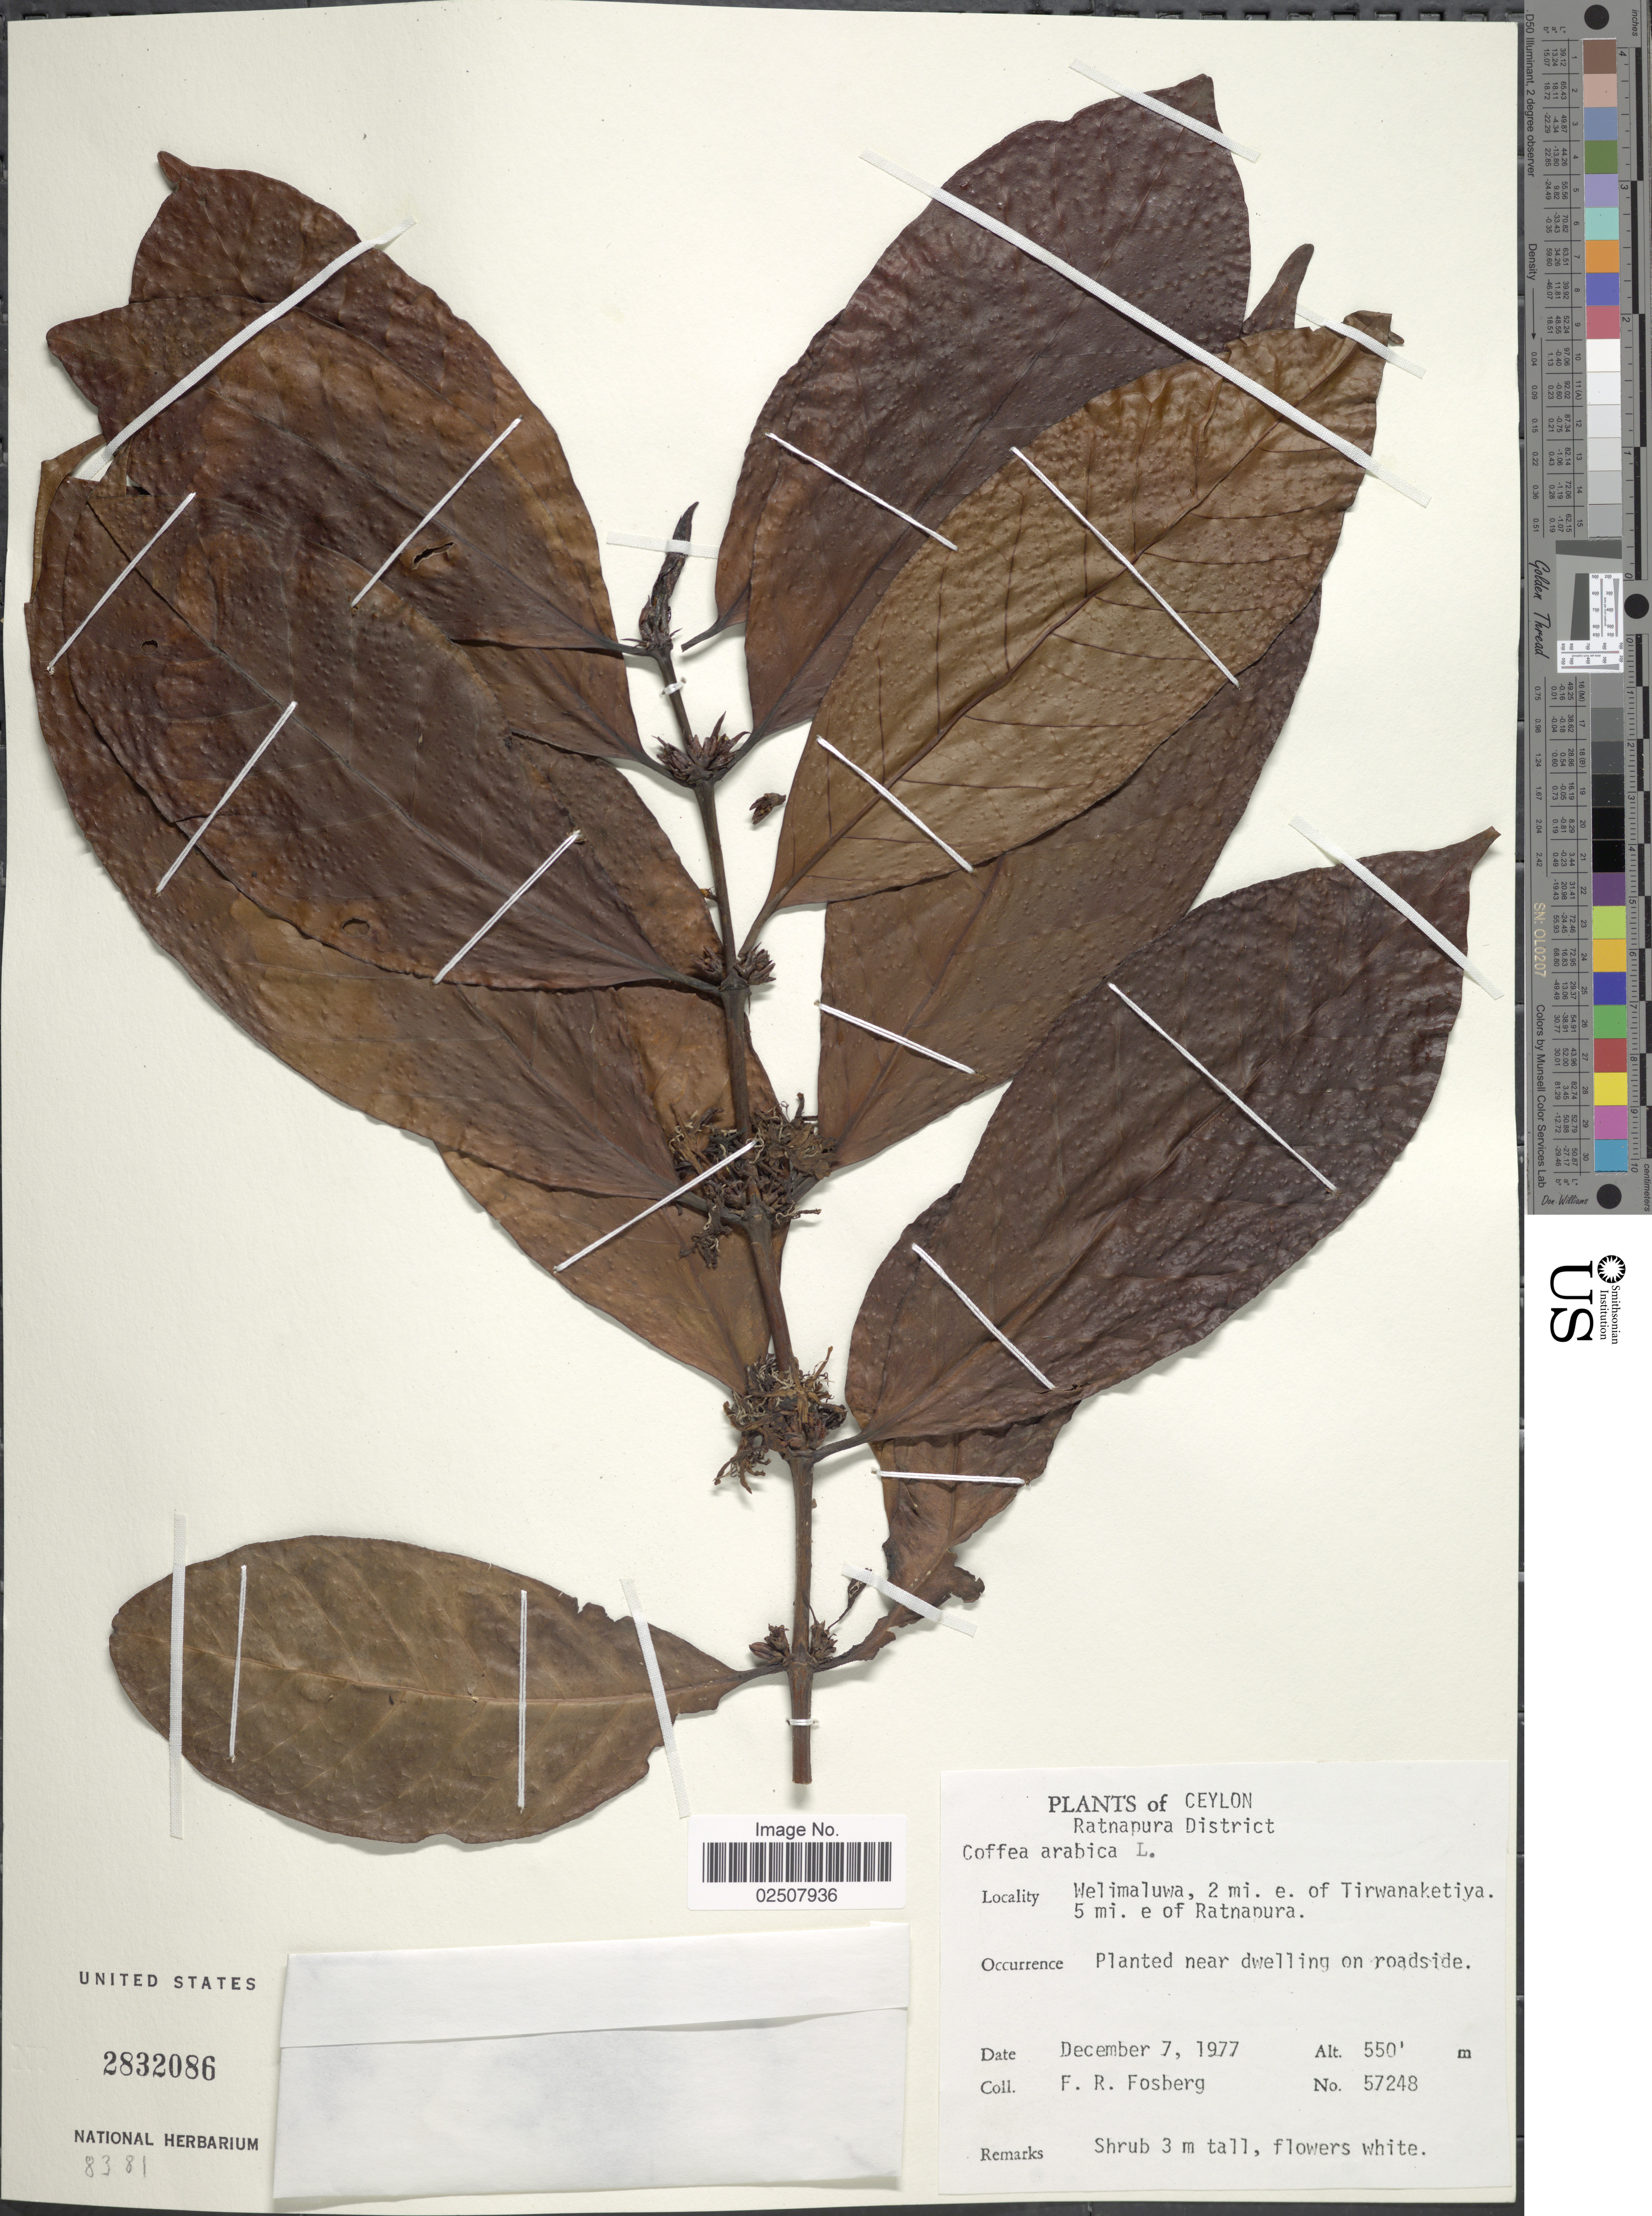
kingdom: Plantae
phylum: Tracheophyta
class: Magnoliopsida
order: Gentianales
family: Rubiaceae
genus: Coffea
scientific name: Coffea arabica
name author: L.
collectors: F. R. Fosberg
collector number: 57248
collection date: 1977-12-07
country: Sri Lanka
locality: Ceylon, Ratnapura District, Welimaluwa, 2 mi e. of Tirwanaketiya. 5 mi e of Ratnapura, Planted near dwelling on roadside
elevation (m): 550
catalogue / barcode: US 2832086